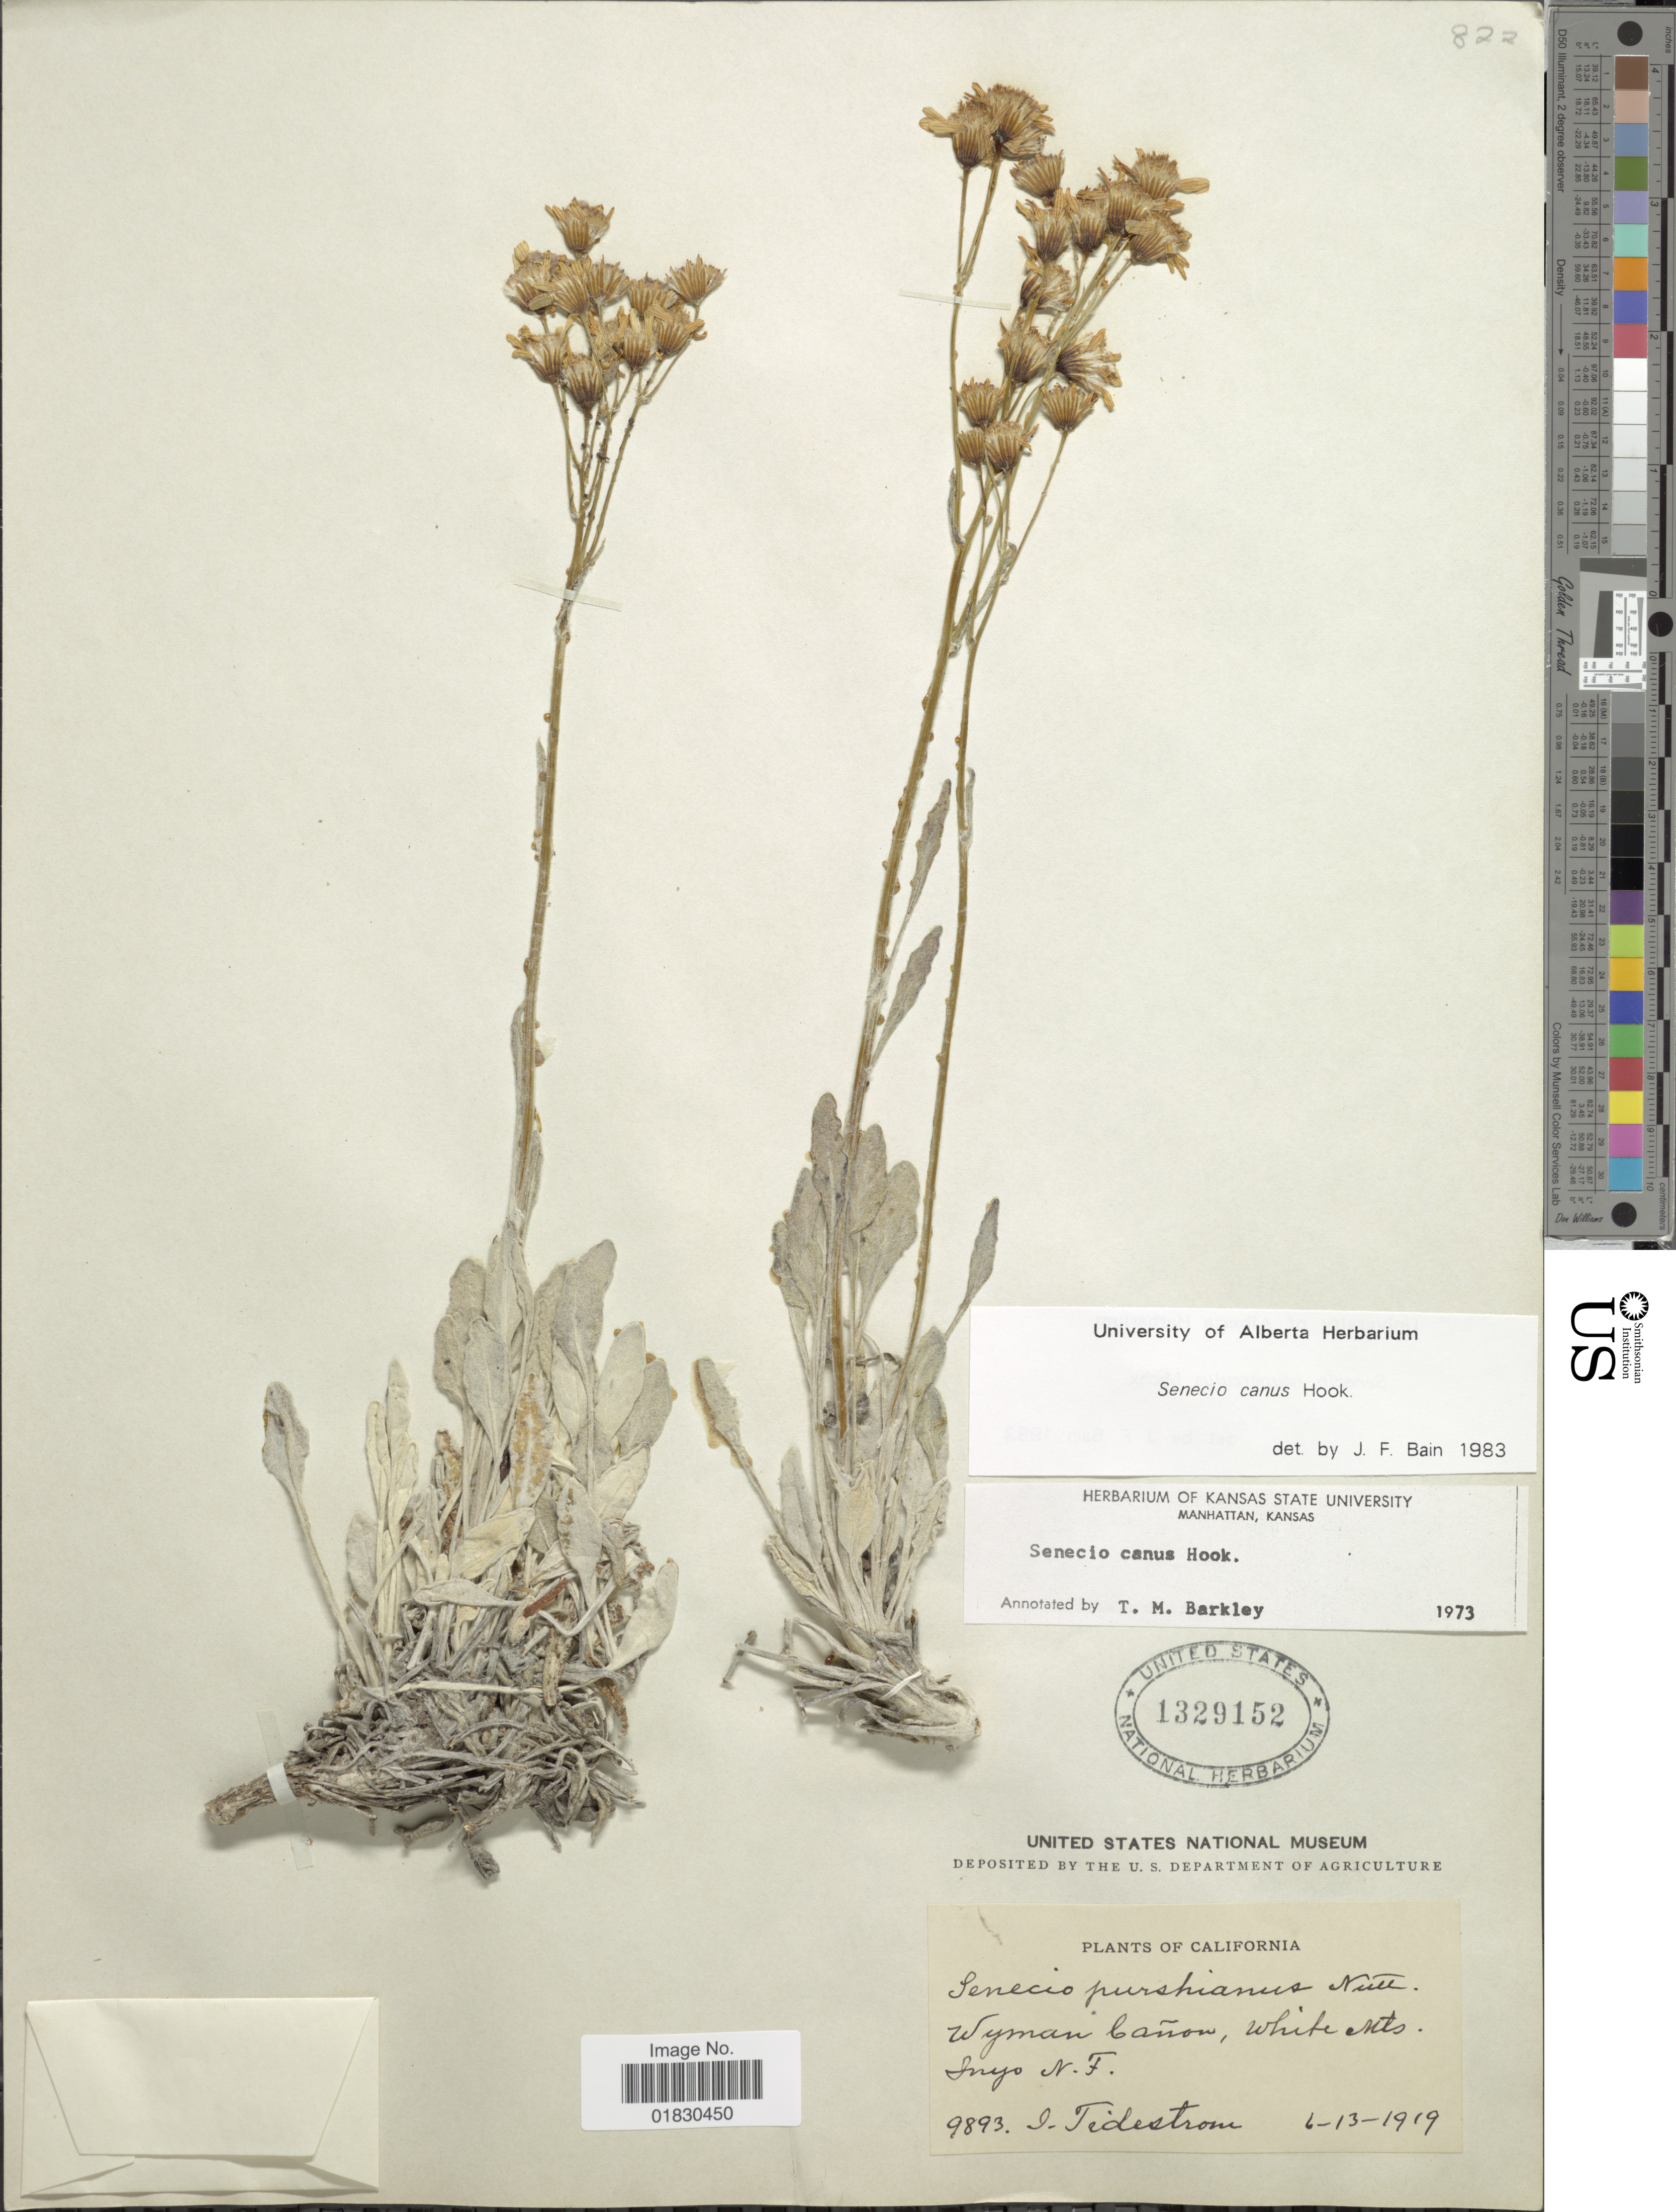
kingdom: Plantae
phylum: Tracheophyta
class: Magnoliopsida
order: Asterales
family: Asteraceae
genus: Packera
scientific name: Packera cana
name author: (Hook.) W.A. Weber & Á. Löve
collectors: I. F. Tidestrom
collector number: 9893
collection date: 1919-06-13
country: United States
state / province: California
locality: Wyman Canon, White Mts. Inyo N. F.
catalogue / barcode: US 1329152